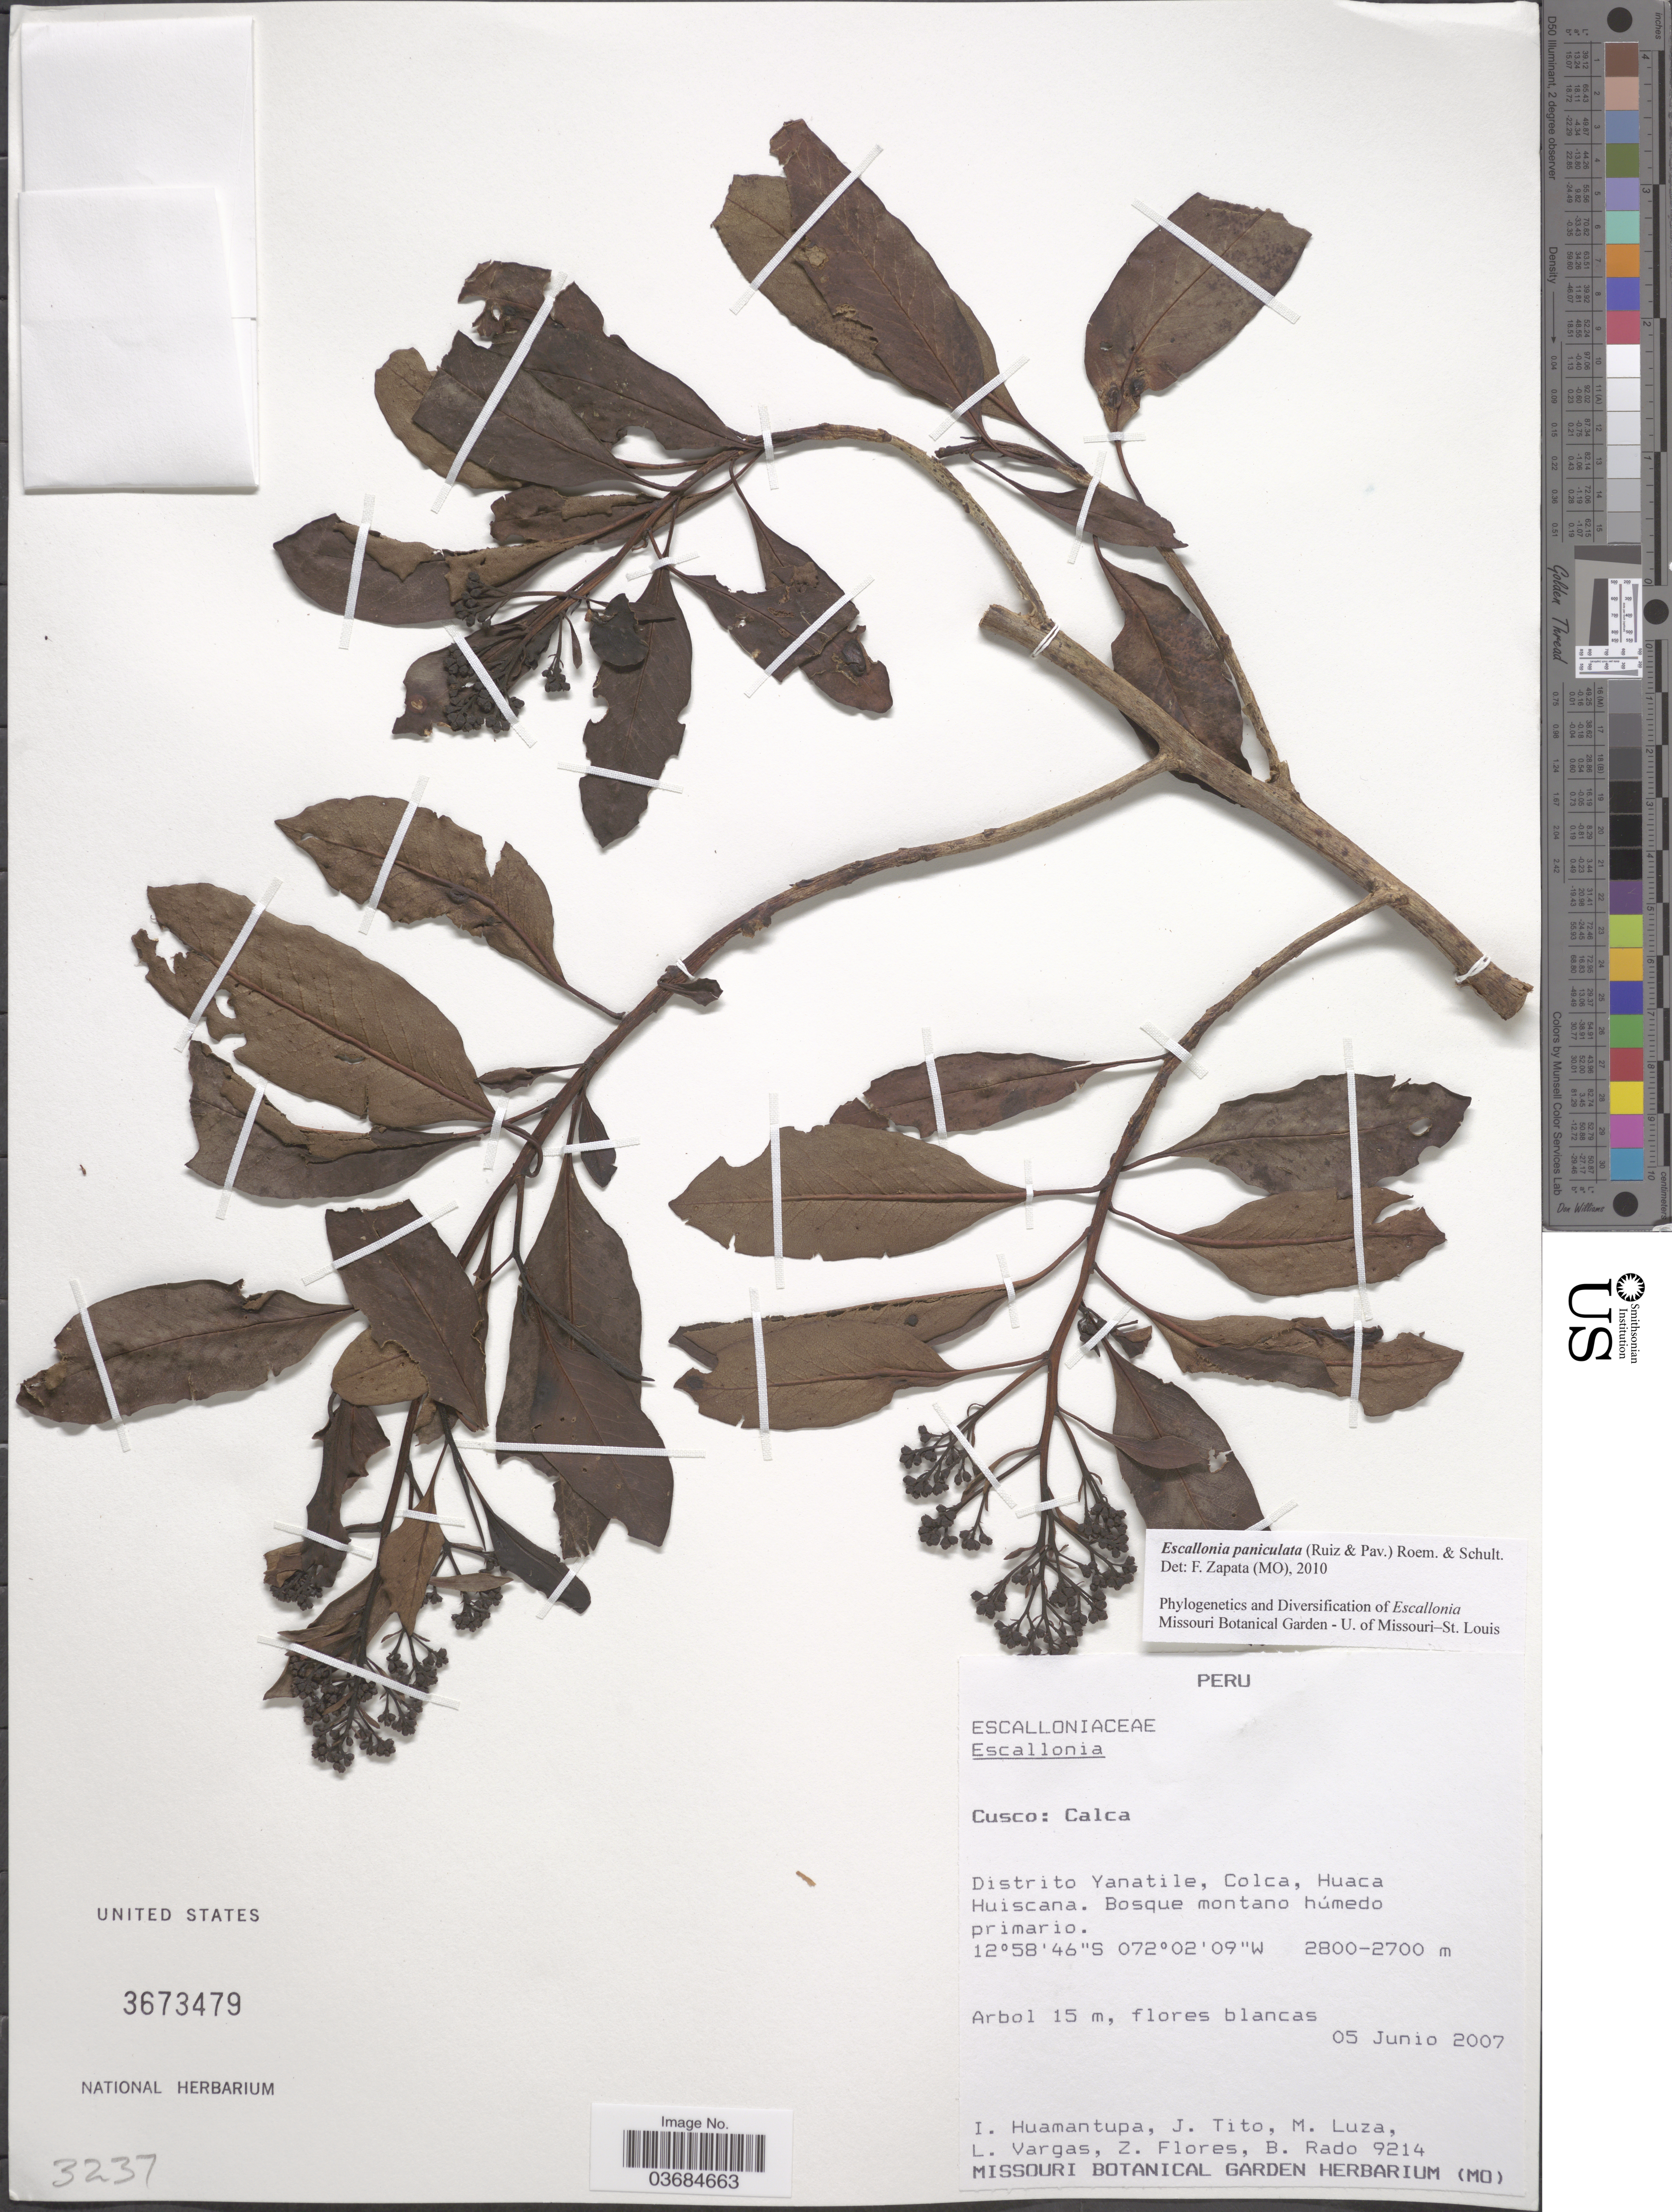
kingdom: Plantae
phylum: Tracheophyta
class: Magnoliopsida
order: Escalloniales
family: Escalloniaceae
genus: Escallonia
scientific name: Escallonia paniculata var. paniculata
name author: (Ruiz & Pav.) Roem. & Schult.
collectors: I. Huamantupa, J. Tito, M. Luza, L. Vargas & et al.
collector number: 9214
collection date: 2007-06-05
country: Peru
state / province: Cusco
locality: Calca. Distrito Yanatile, Colca, Huaca Huiscana. Bosque montano húmedo primario.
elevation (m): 2700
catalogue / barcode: US 3673479